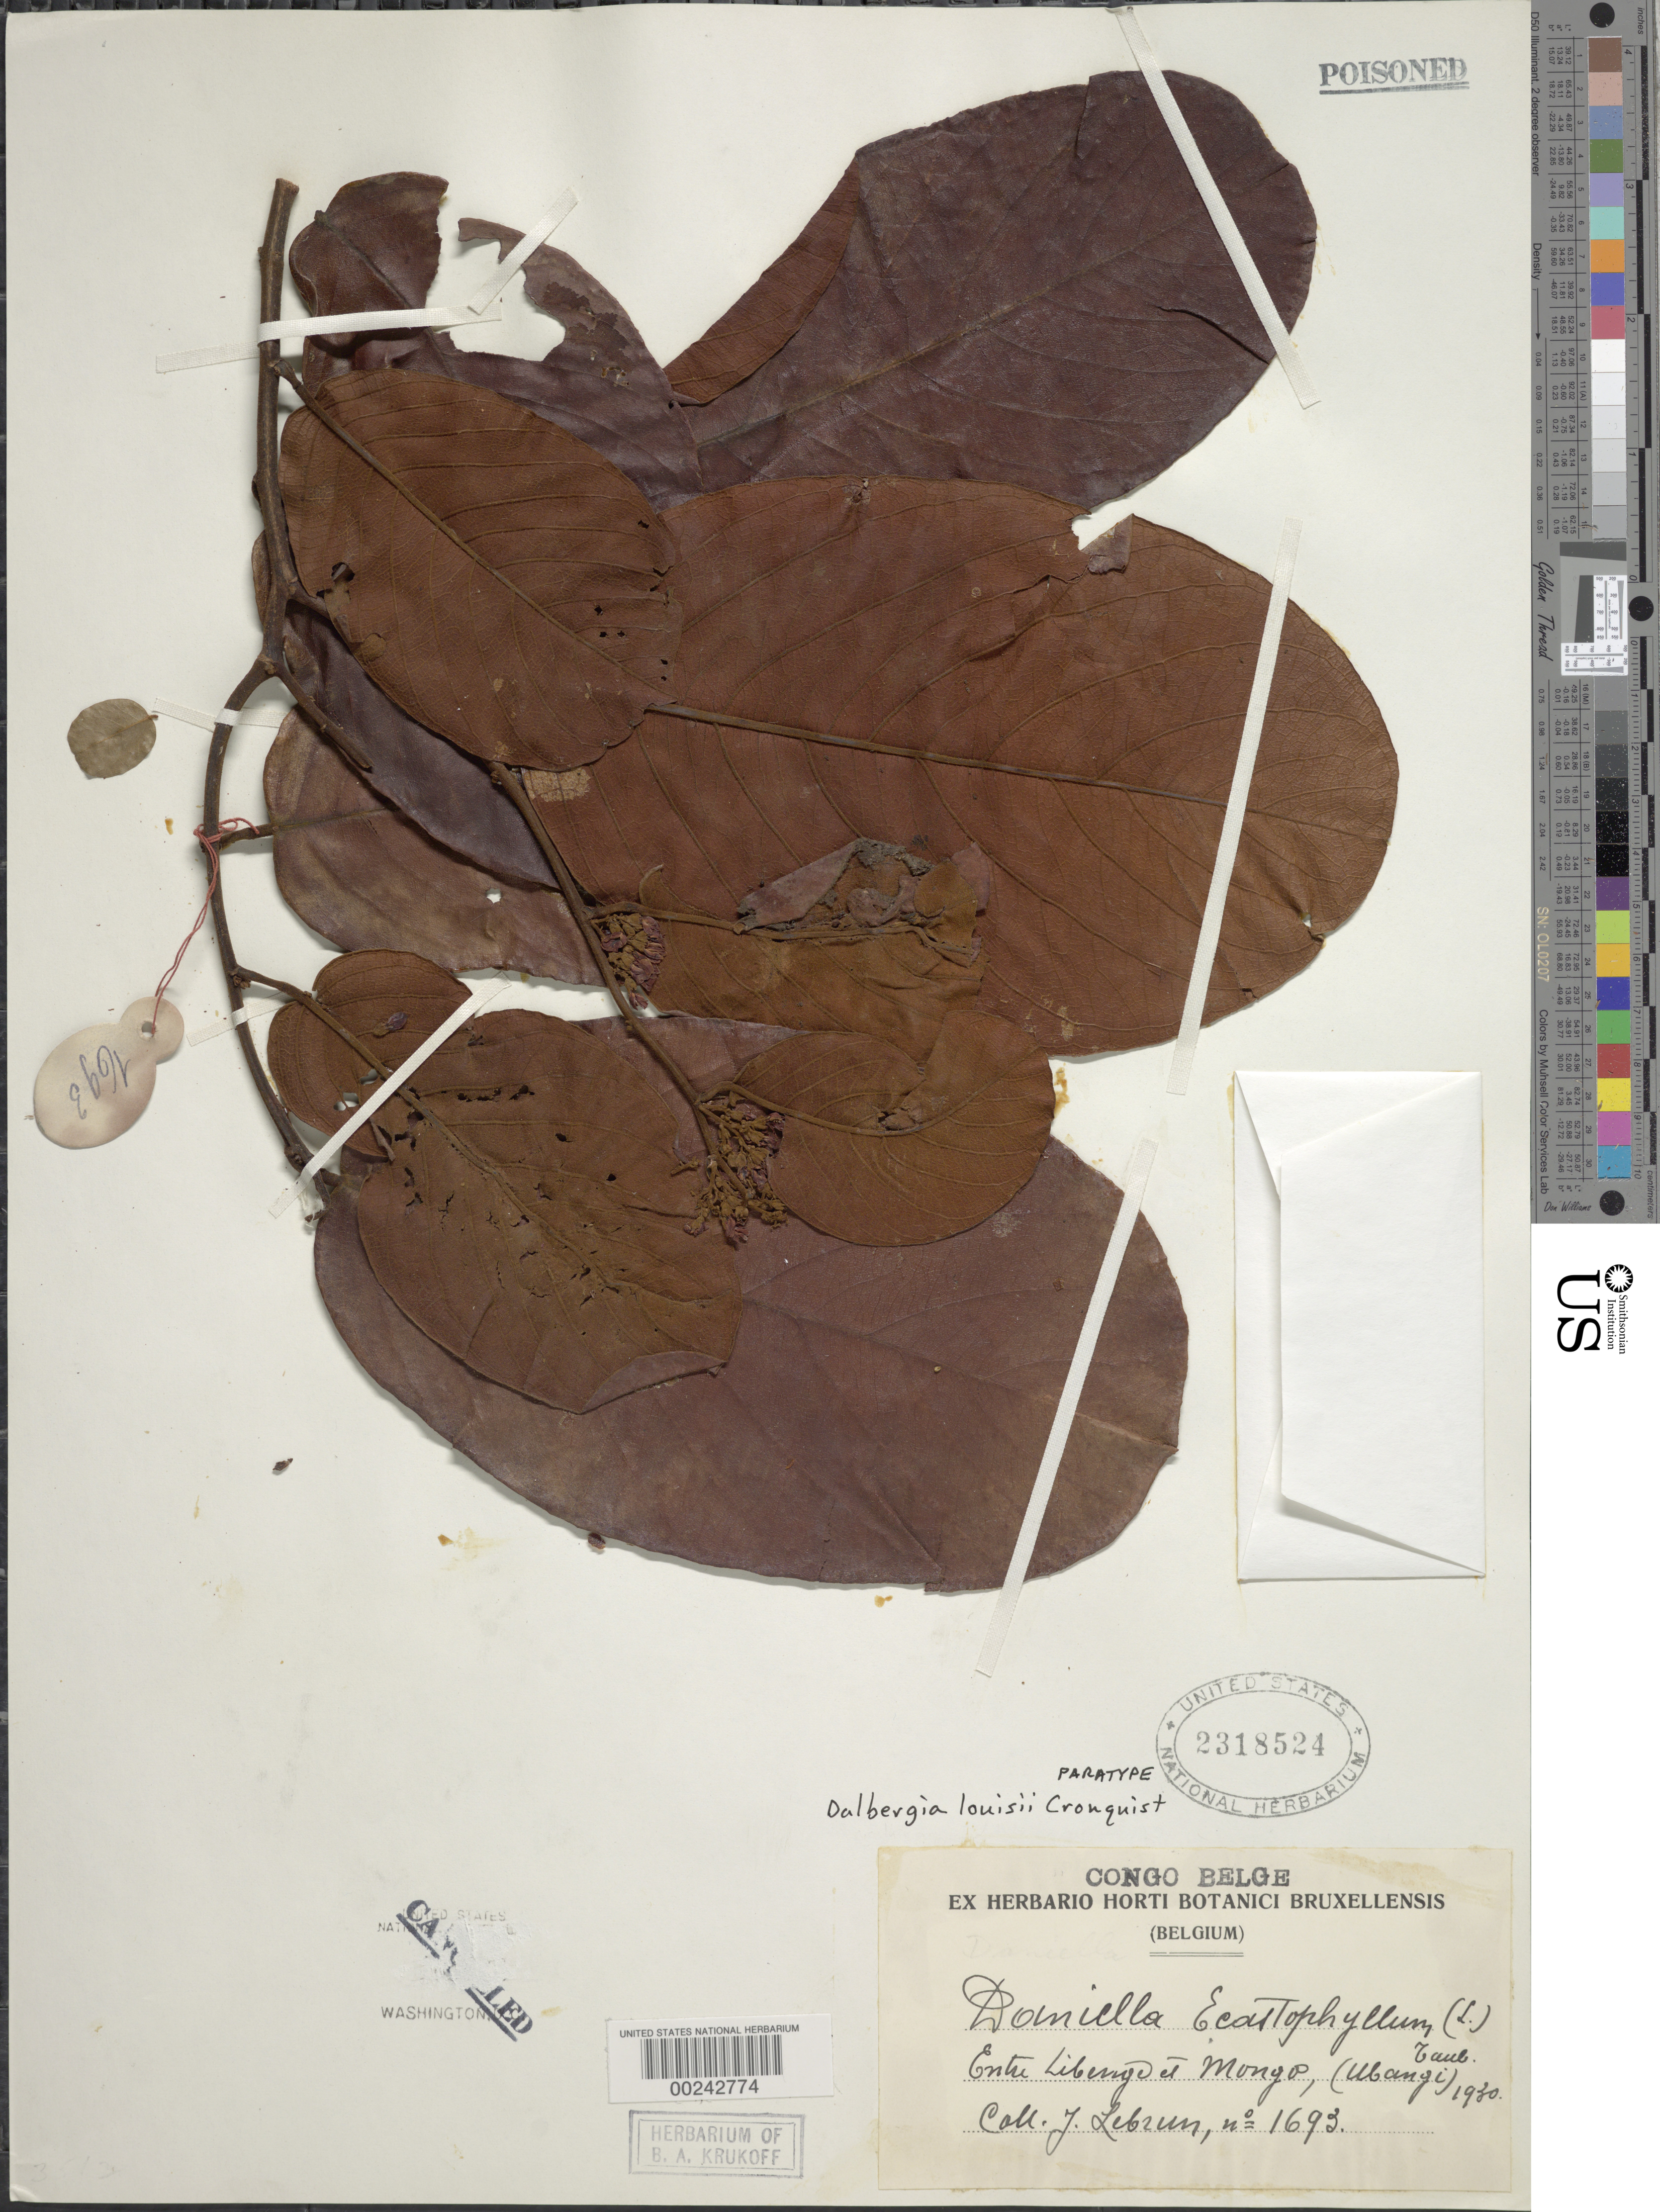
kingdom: Plantae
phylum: Tracheophyta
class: Magnoliopsida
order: Fabales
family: Fabaceae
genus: Dalbergia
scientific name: Dalbergia louisii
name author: Cronq.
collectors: J. A. Lebrun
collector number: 1693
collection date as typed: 1930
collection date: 1930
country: Congo, Democratic Republic of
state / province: Sud-Ubangi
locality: Between Libenge and Mongo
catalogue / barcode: US 2318524